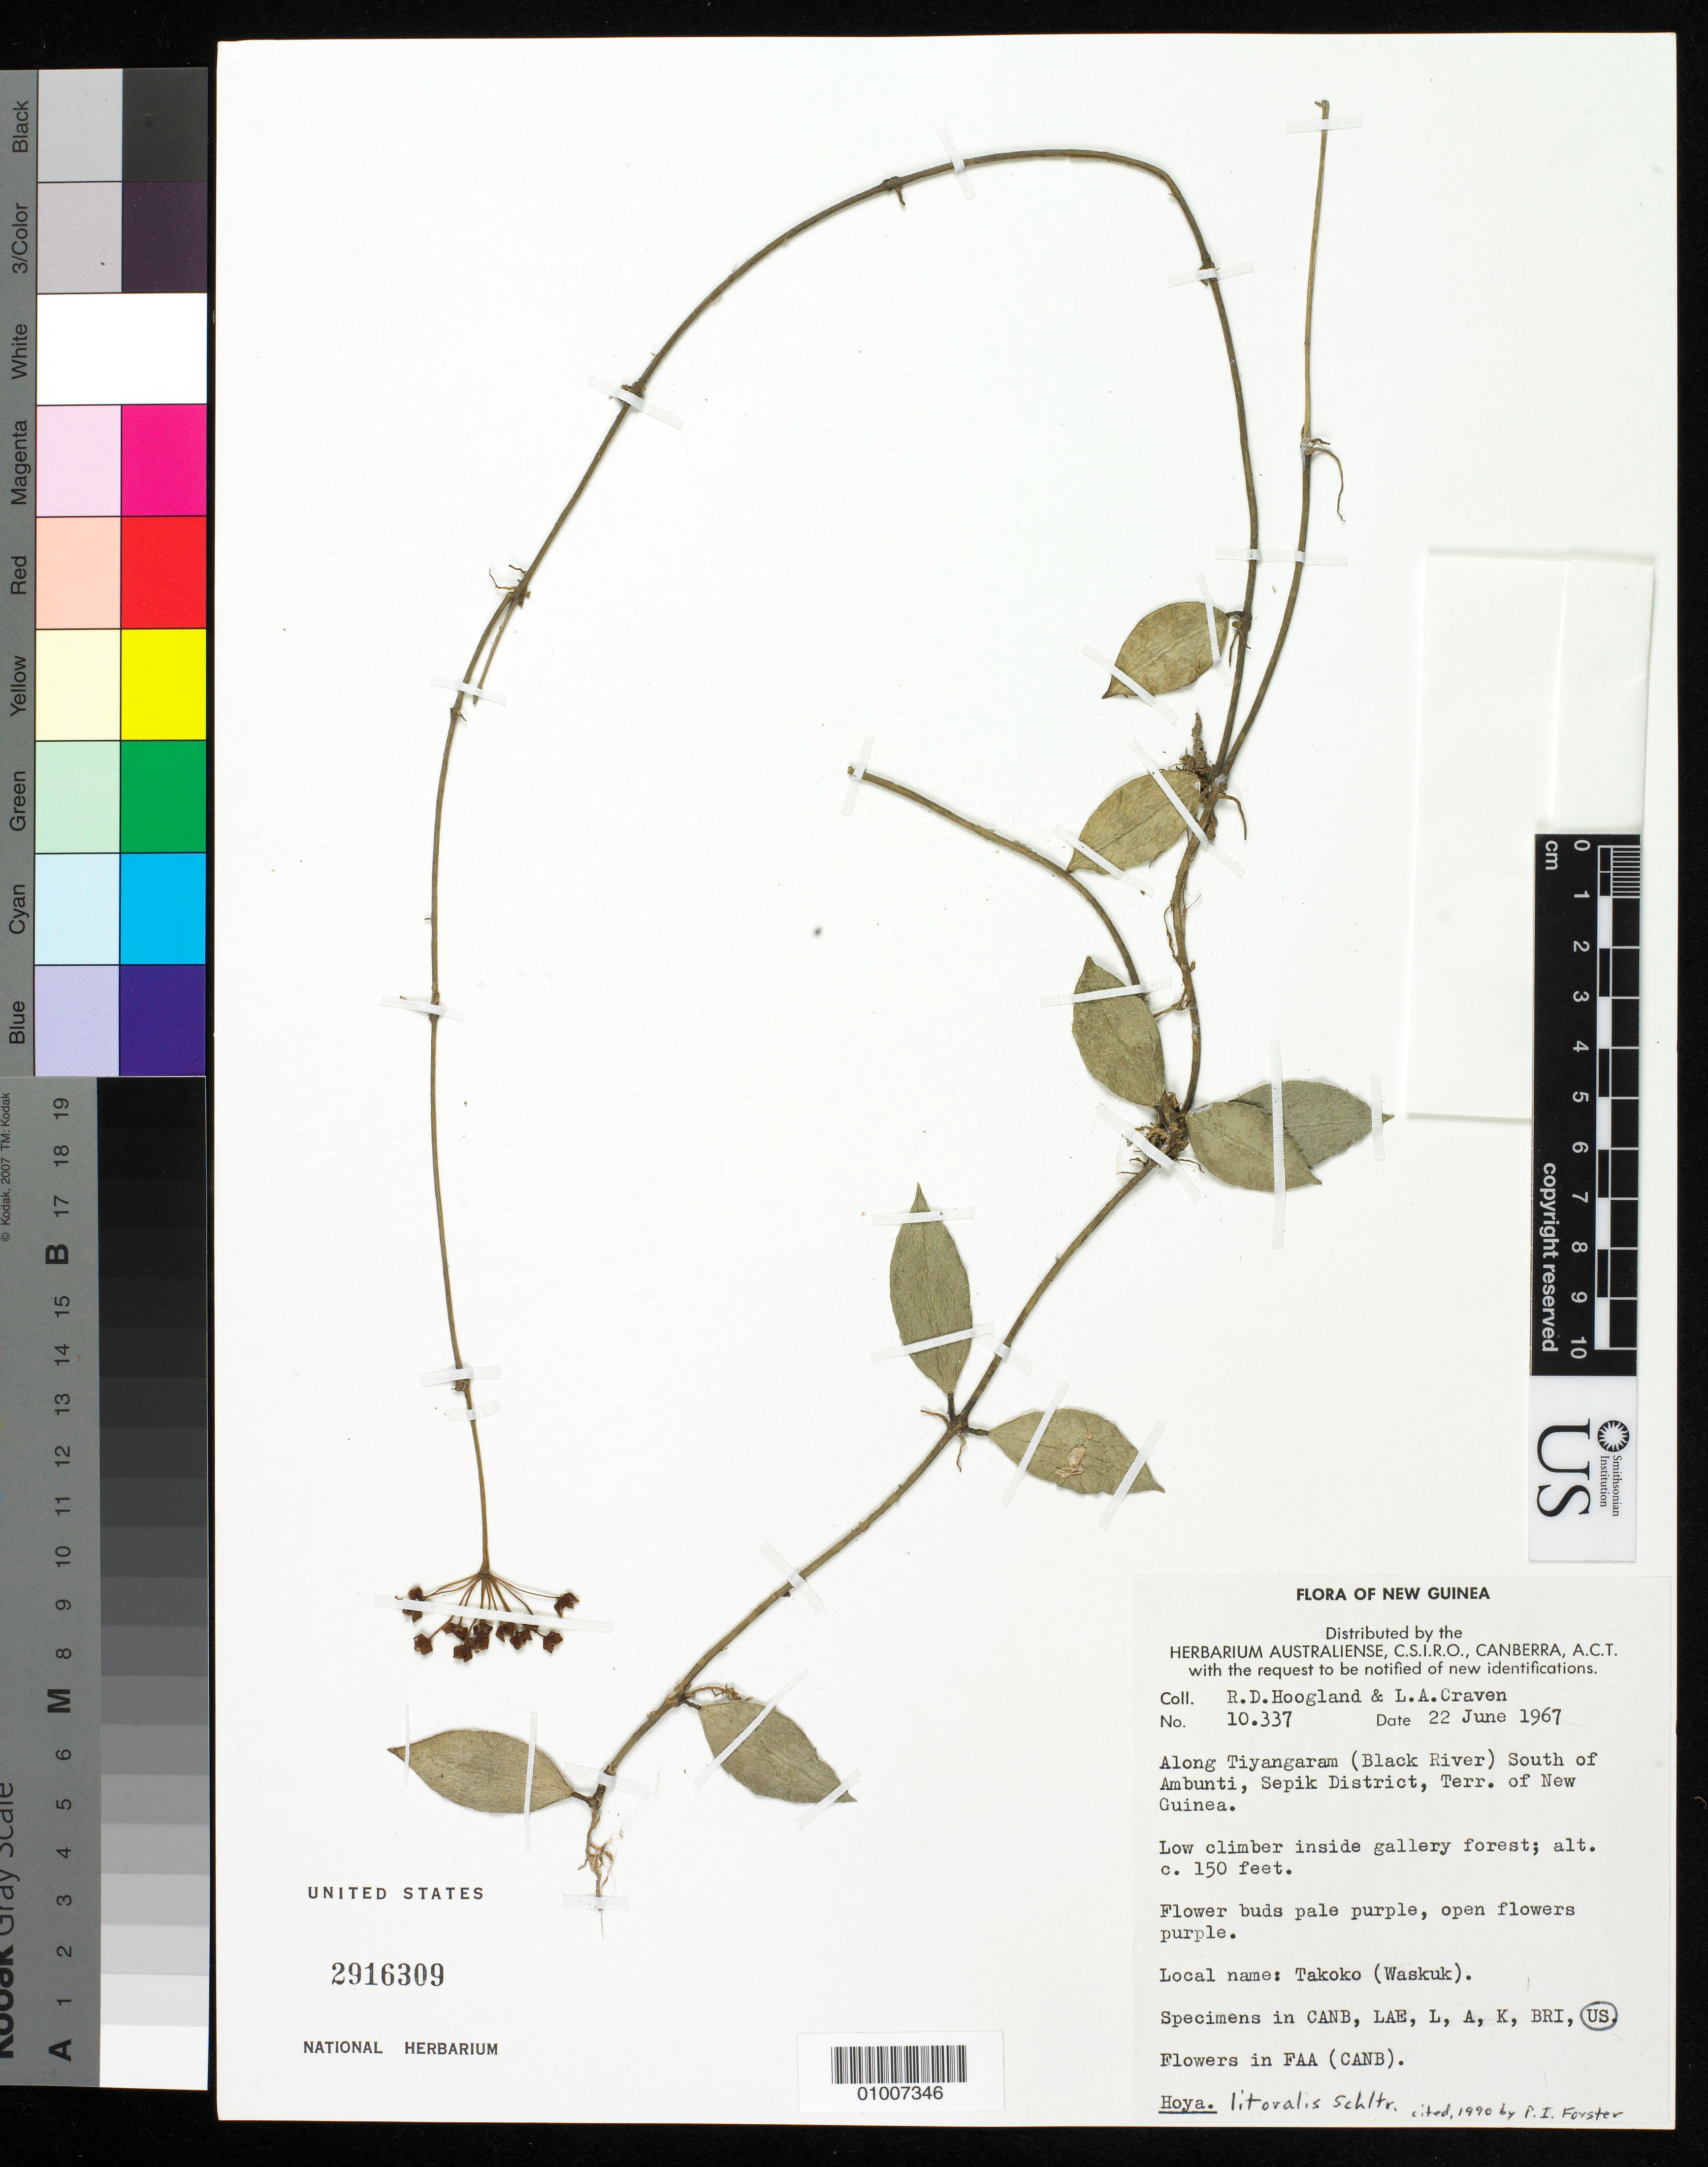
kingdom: Plantae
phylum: Tracheophyta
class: Magnoliopsida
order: Gentianales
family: Apocynaceae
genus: Hoya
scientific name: Hoya litoralis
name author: Schltr.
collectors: R. D. Hoogland & L. A. Craven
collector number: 10.337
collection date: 1967-06-22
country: Papua New Guinea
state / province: East Sepik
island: New Guinea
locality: Along Tiyangaram (Black River) S of Ambunti, Sepik District, Terr. of New Guinea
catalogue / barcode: US 2916309